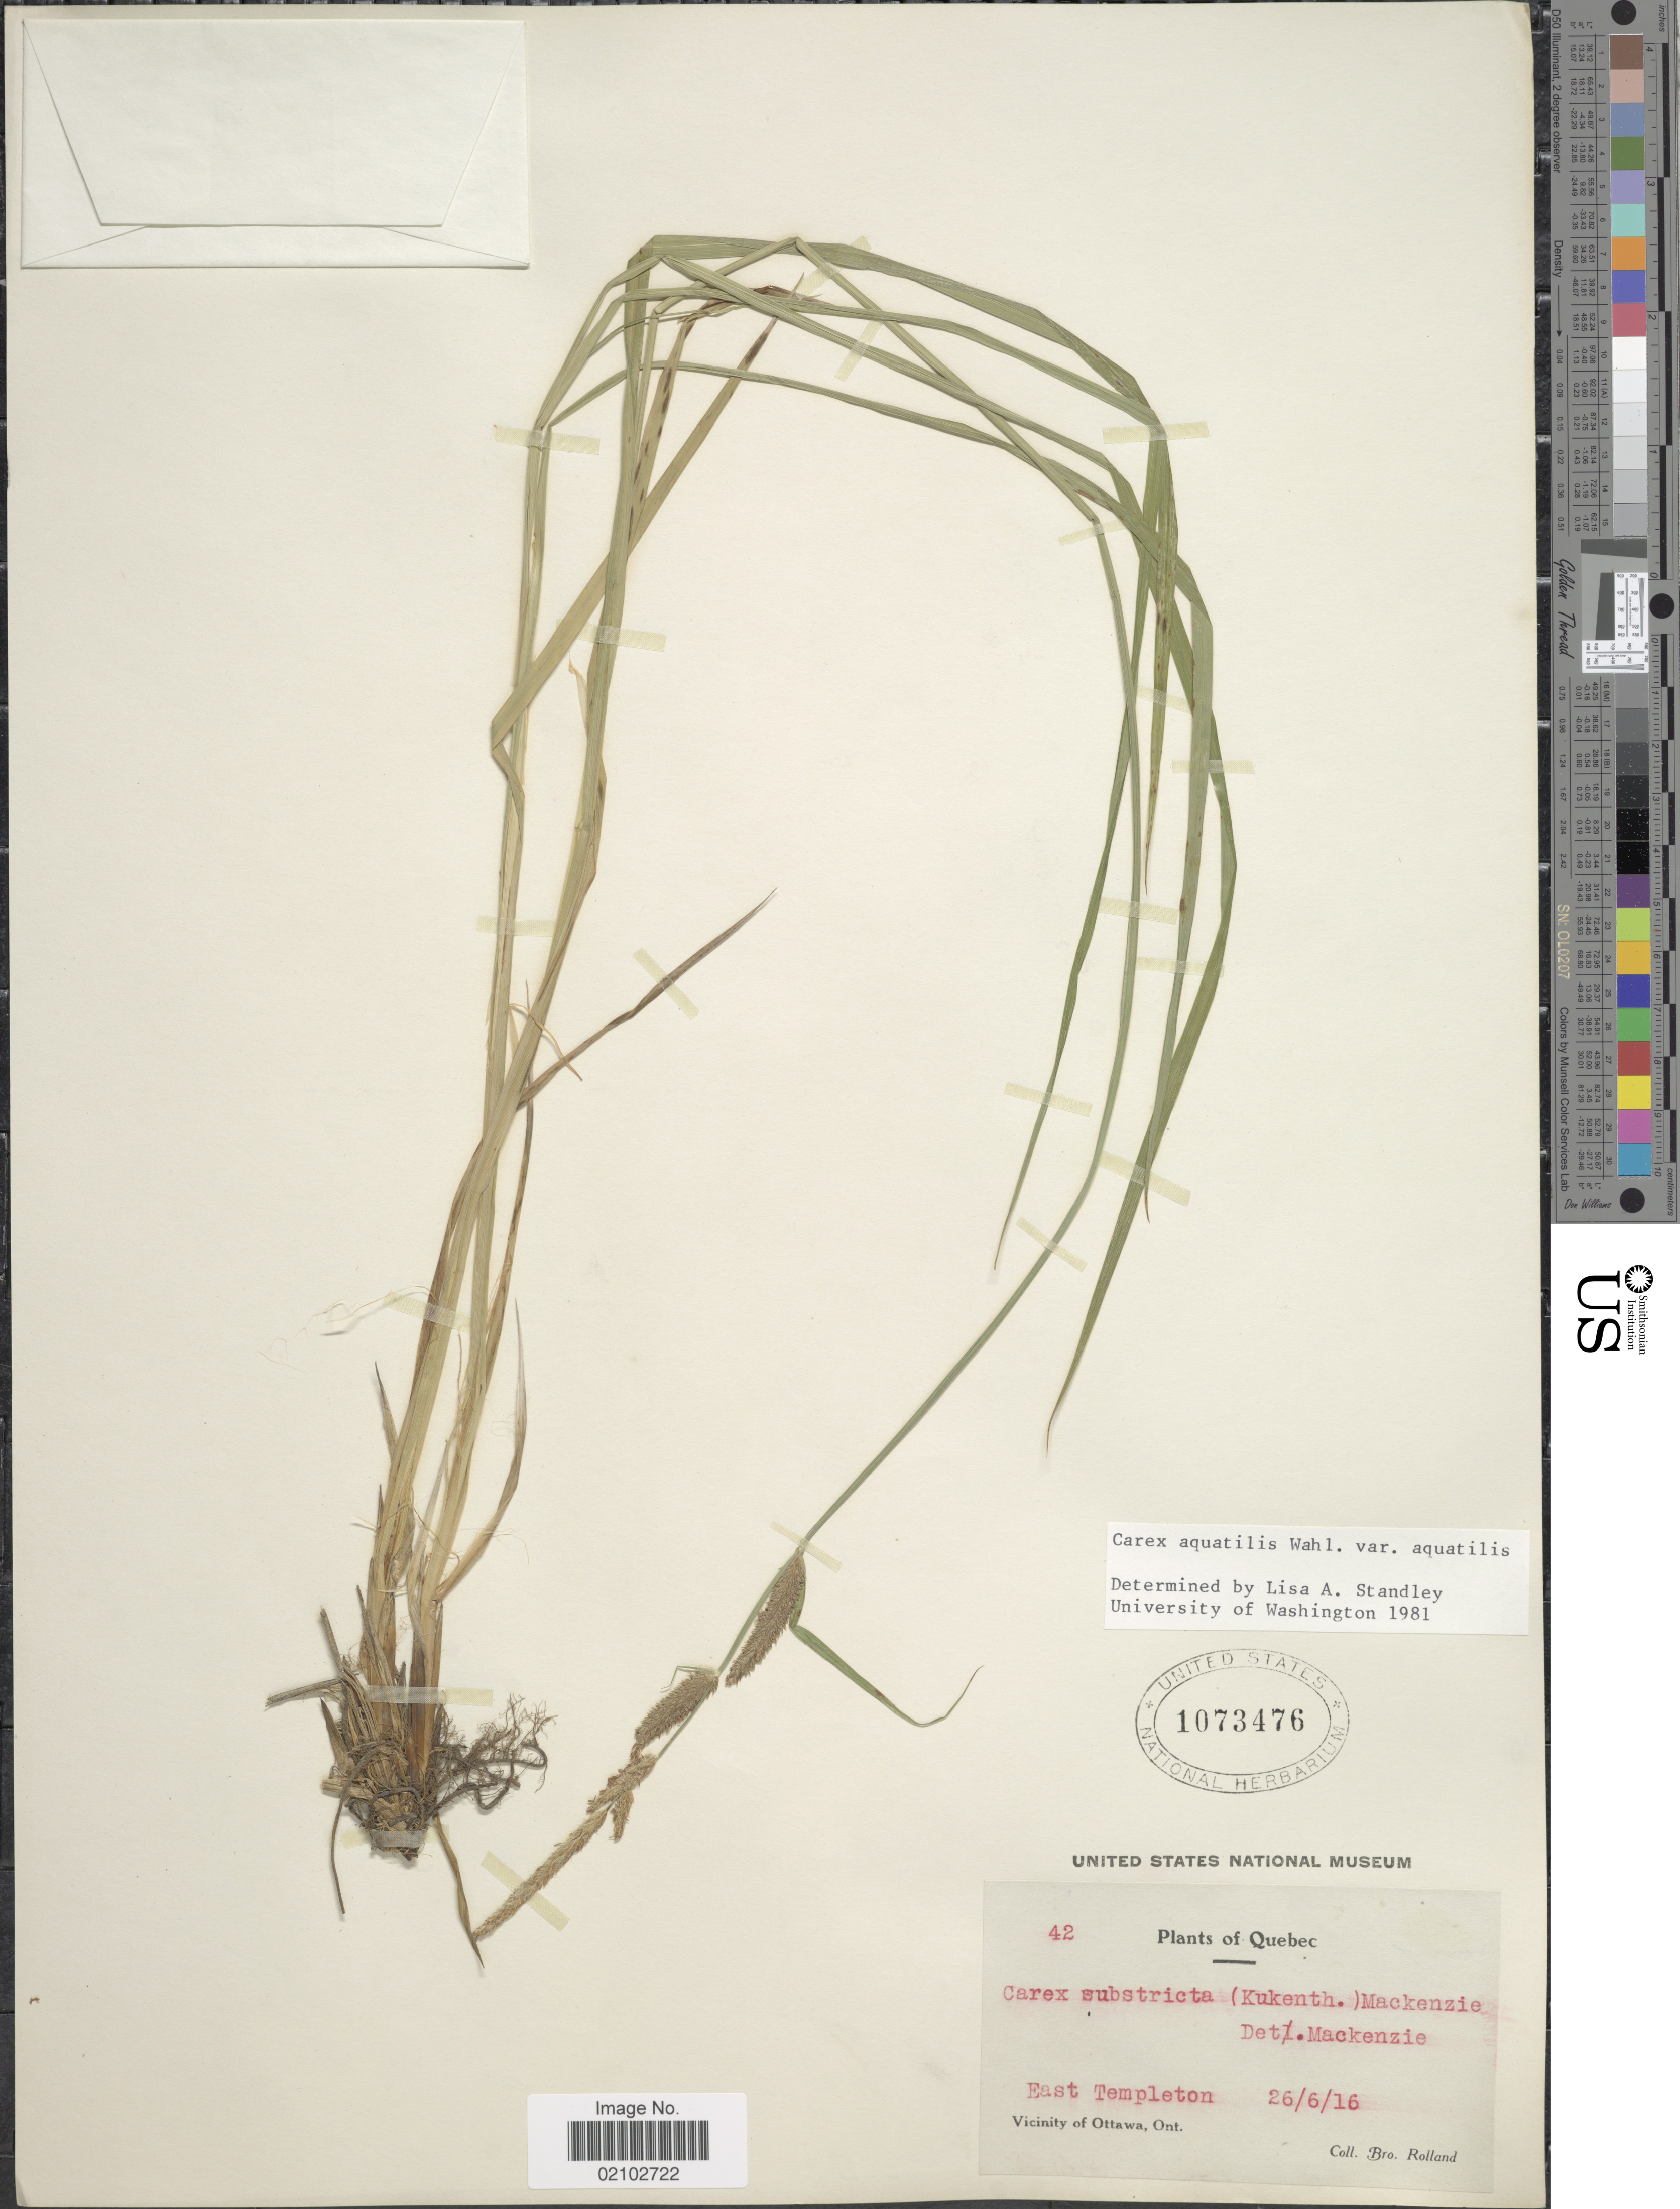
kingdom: Plantae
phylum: Tracheophyta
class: Liliopsida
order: Poales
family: Cyperaceae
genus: Carex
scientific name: Carex aquatilis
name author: Wahlenb.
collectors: B. Rolland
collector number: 42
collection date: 1916-06-26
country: Canada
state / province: Quebec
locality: East Templeton, Vicinity of Ottawa, Ont.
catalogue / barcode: US 1073476